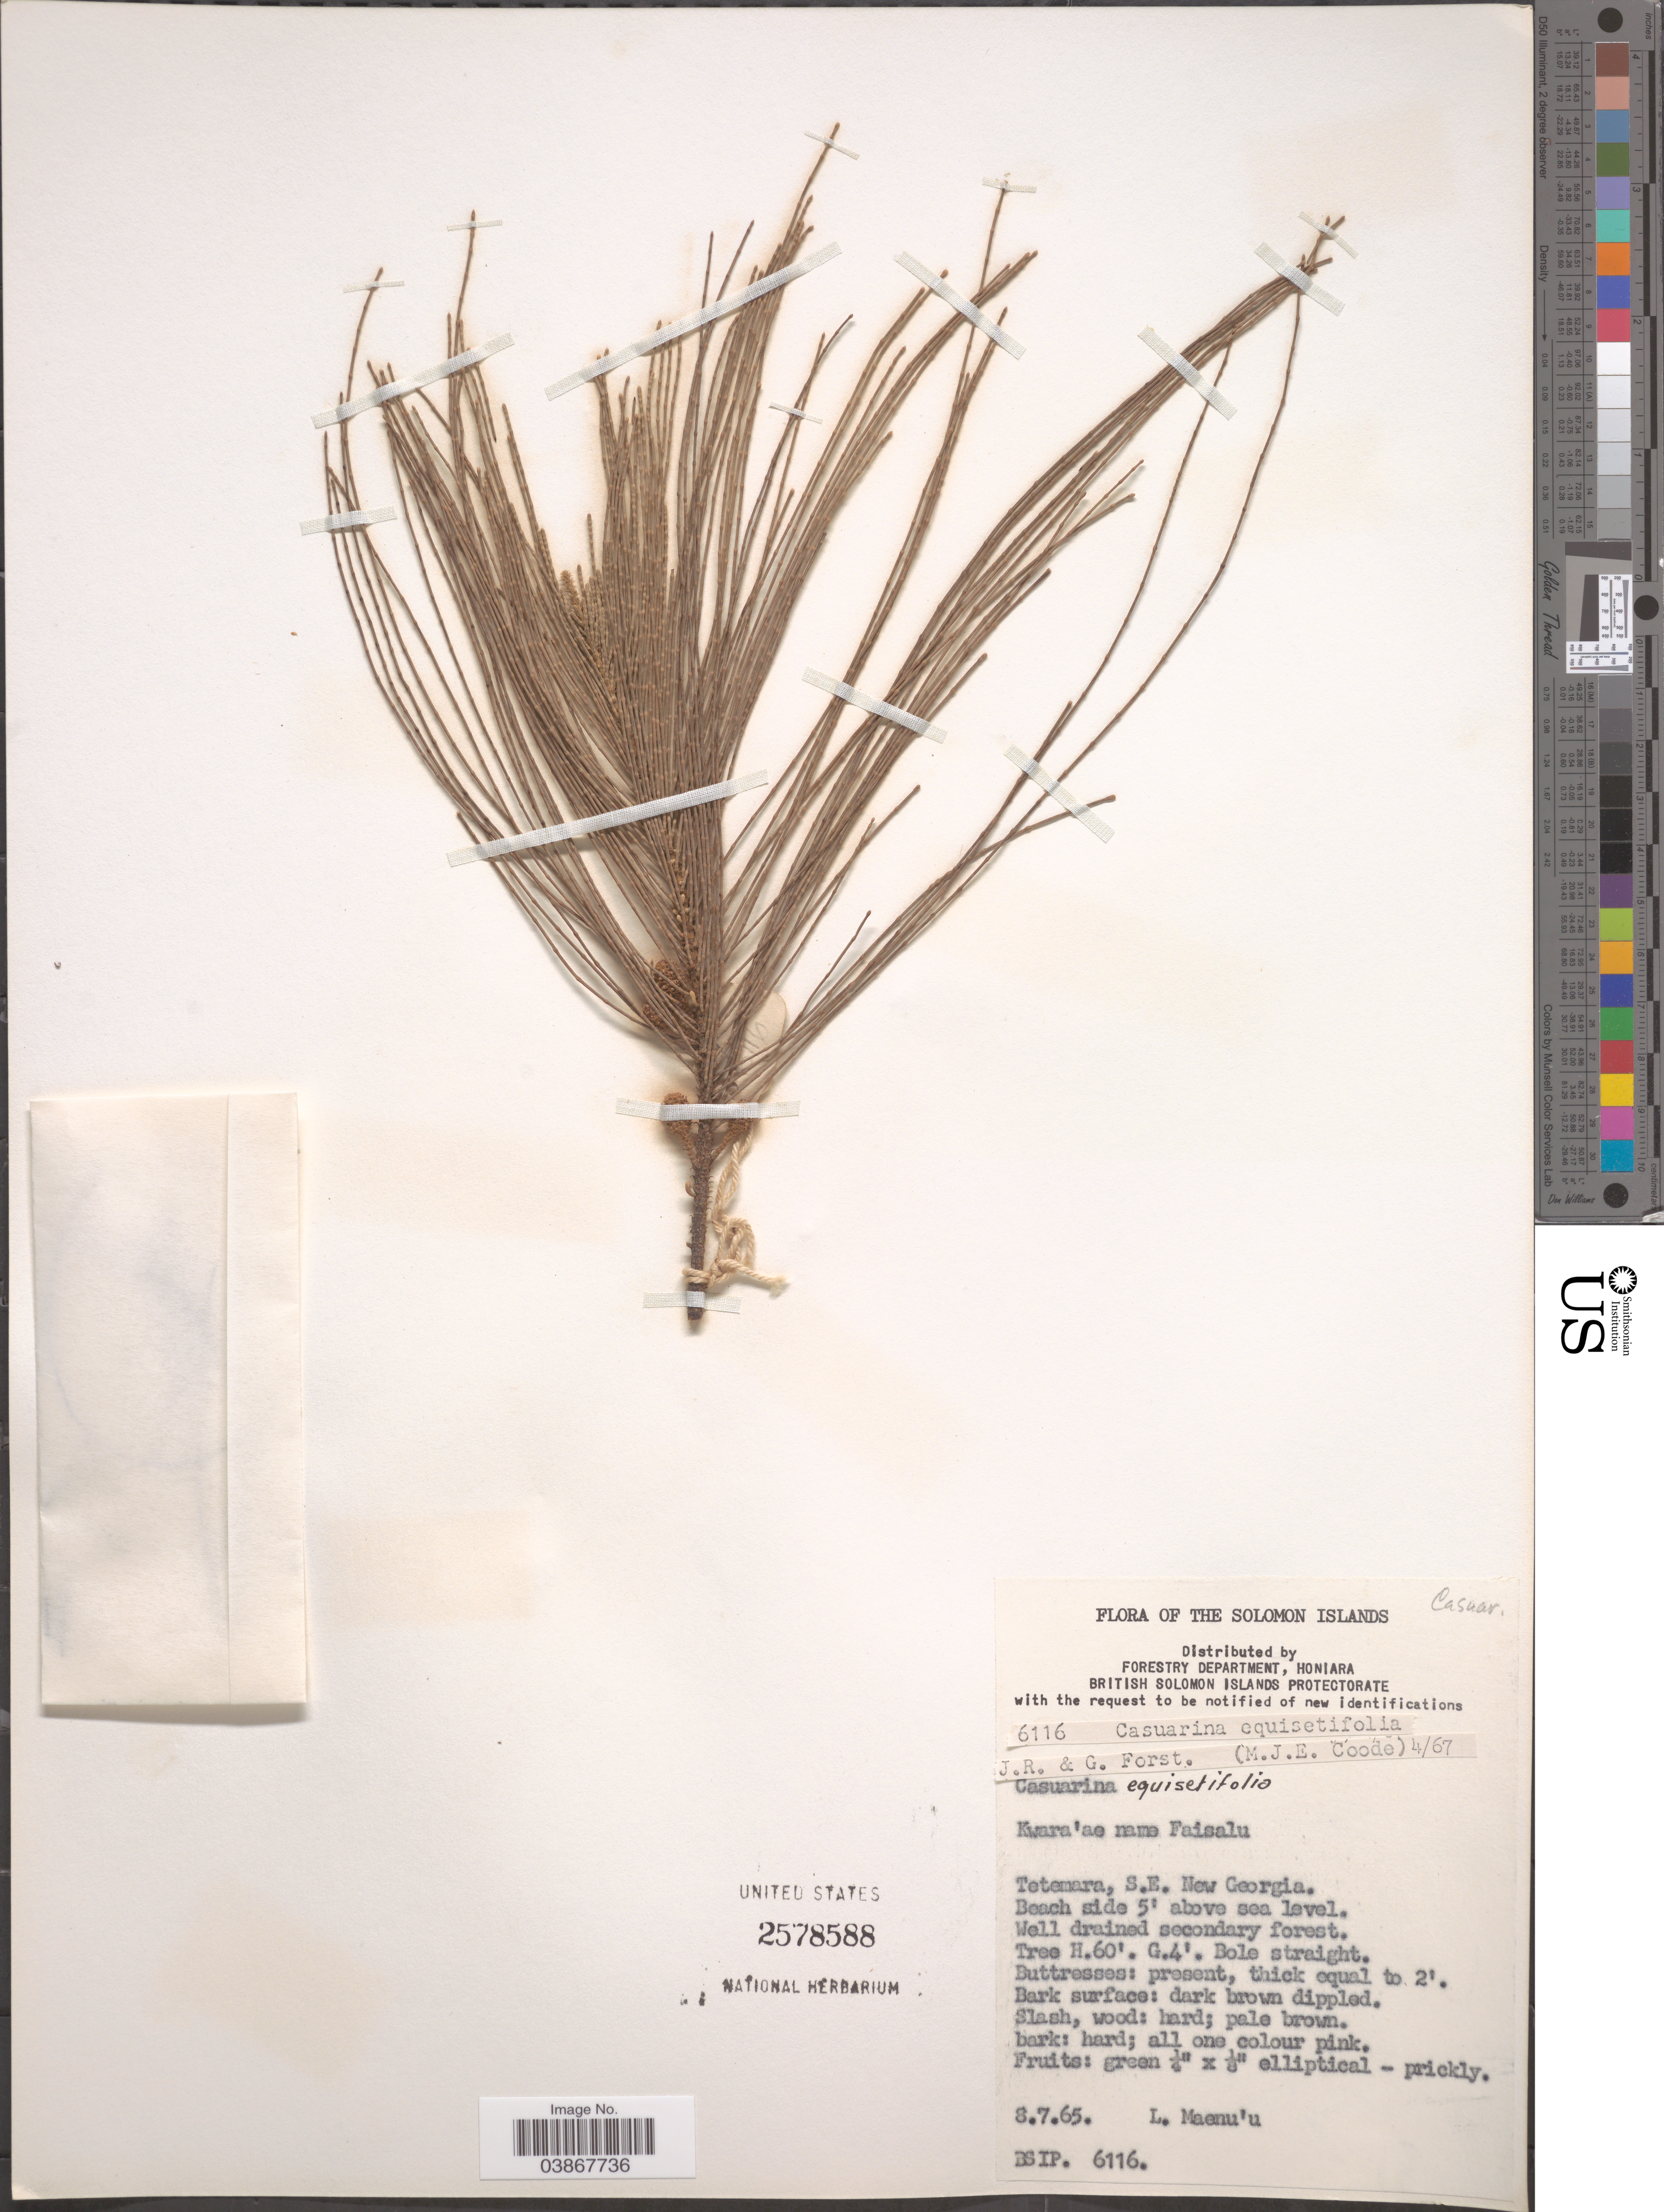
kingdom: Plantae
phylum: Tracheophyta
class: Magnoliopsida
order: Fagales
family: Casuarinaceae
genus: Casuarina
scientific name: Casuarina equisetifolia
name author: L.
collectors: L. Maenu'u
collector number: BSIP6116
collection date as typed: Transcribed d/m/y: 8/7/65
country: Solomon Islands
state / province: Solomon Islands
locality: Tetemara, S.E. New Georgia. Beach side 5'.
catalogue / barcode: US 2578588